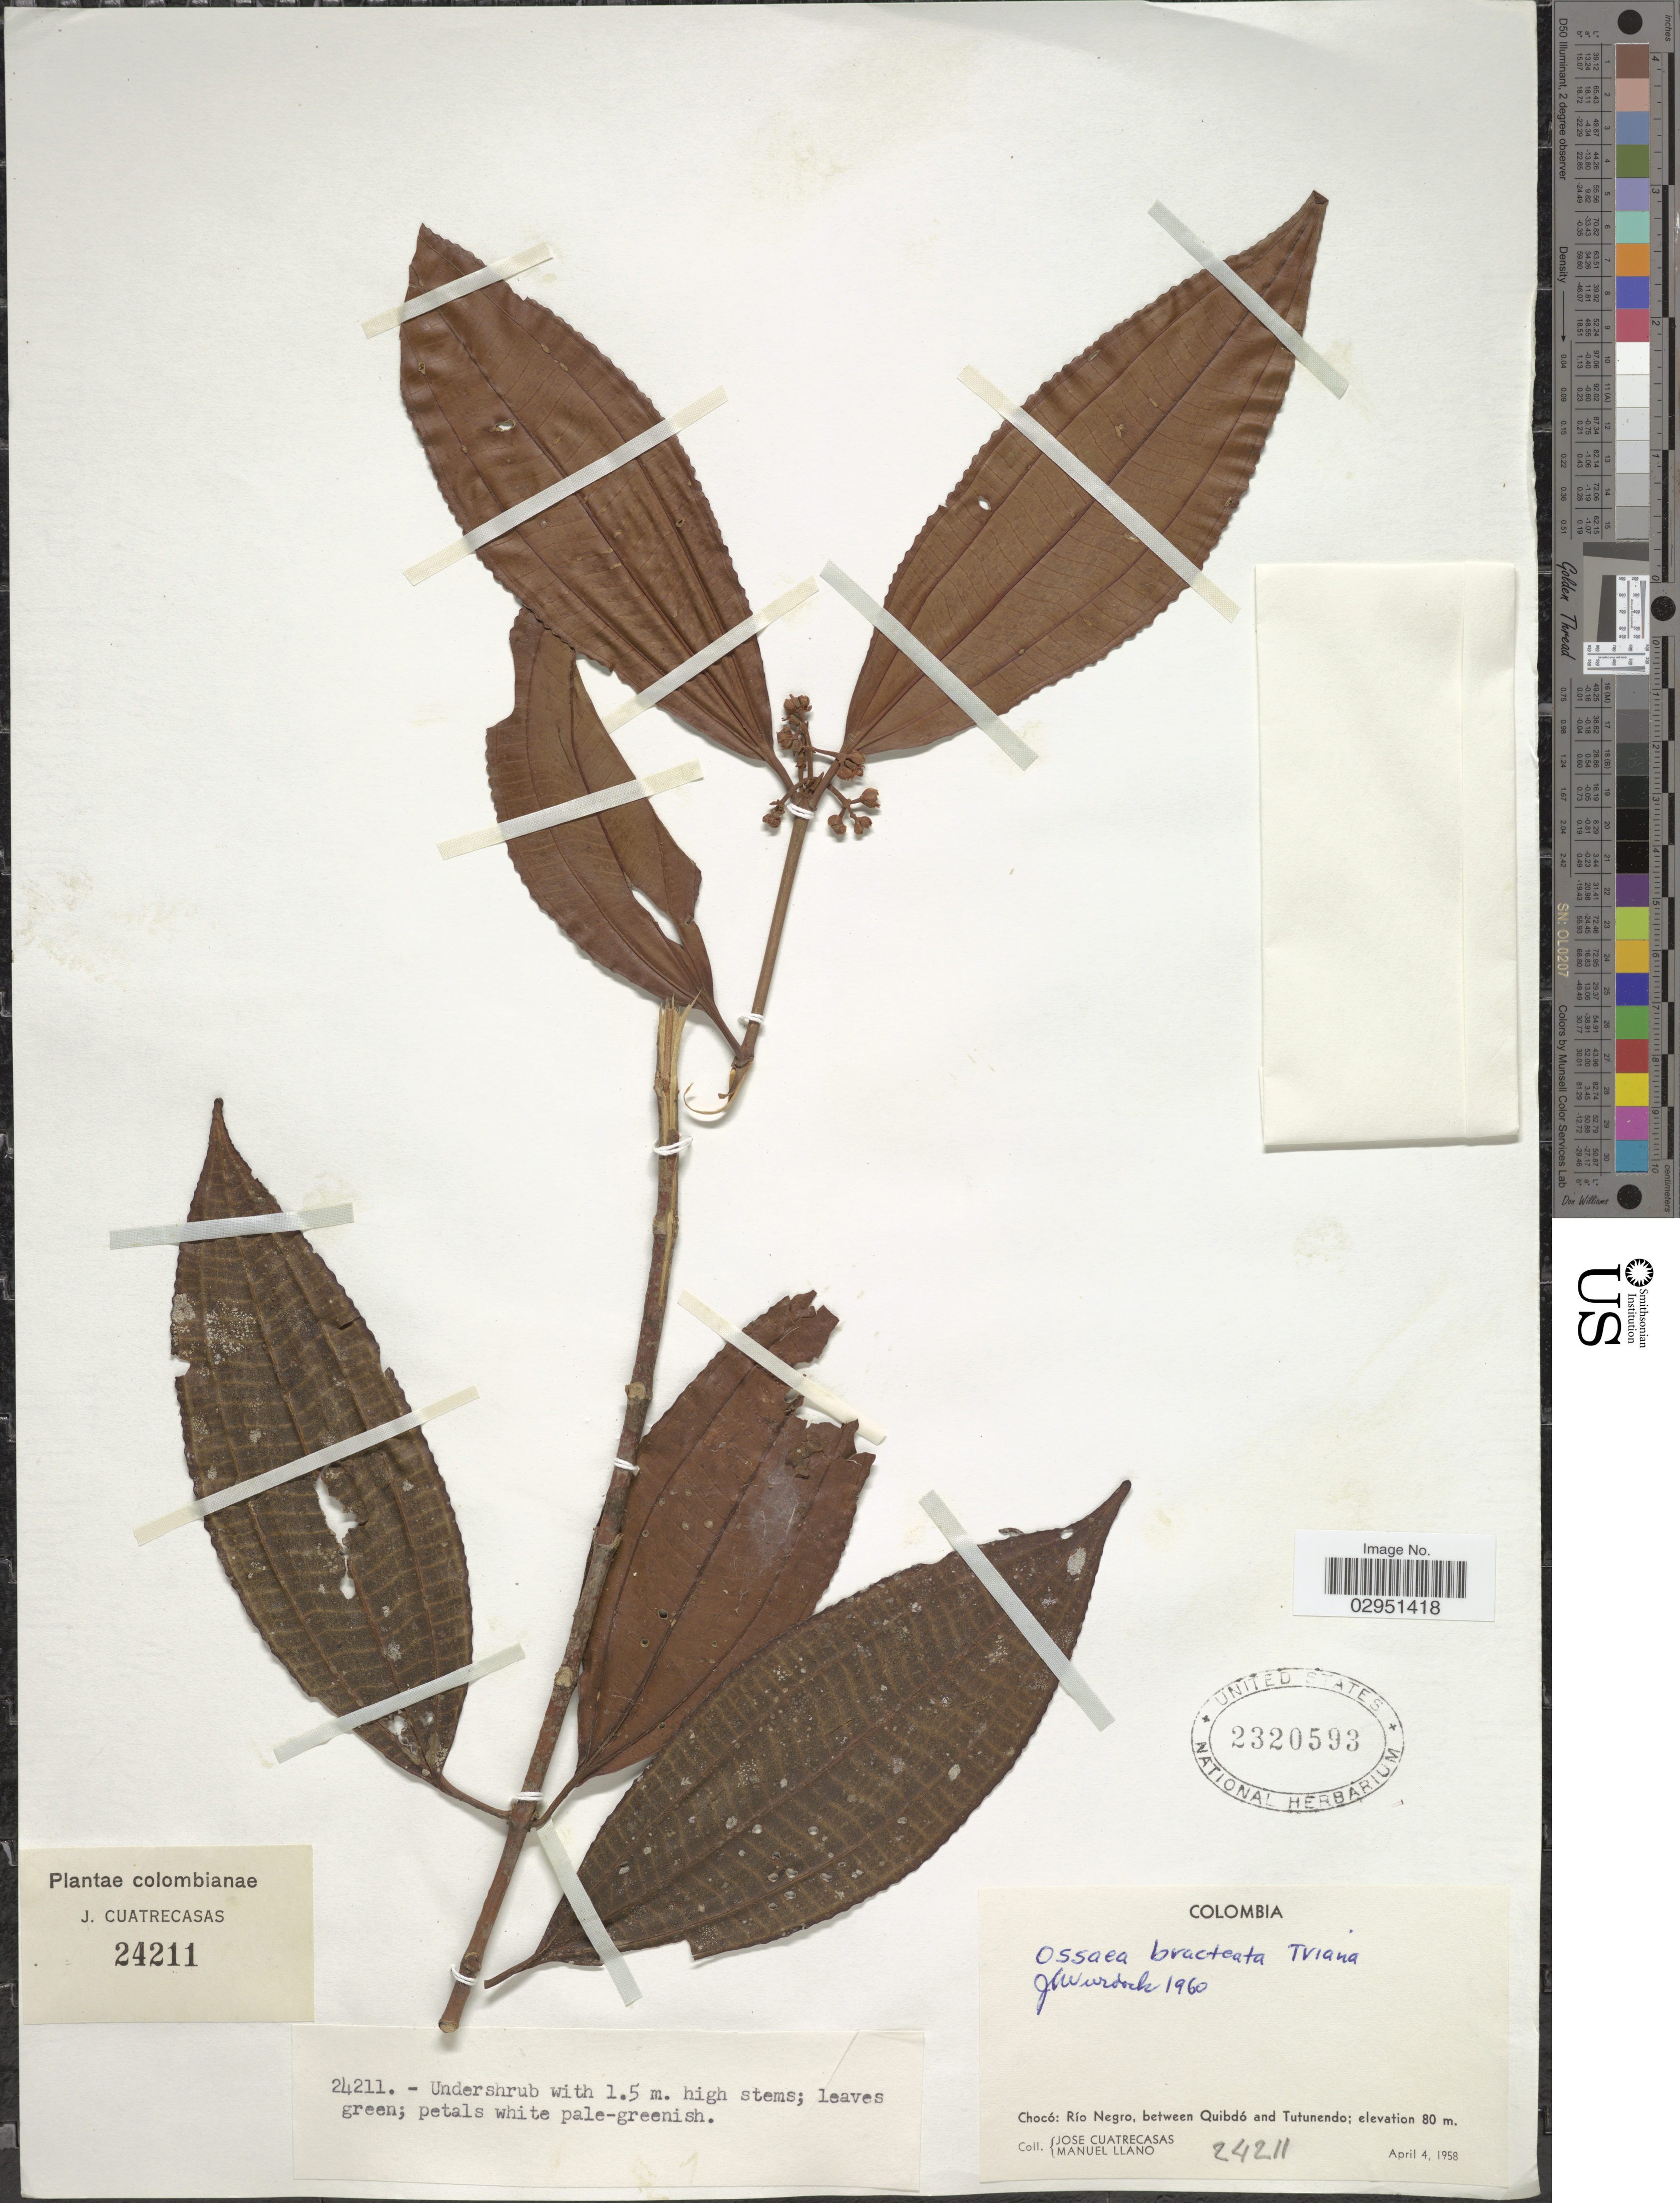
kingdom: Plantae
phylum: Tracheophyta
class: Magnoliopsida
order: Myrtales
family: Melastomataceae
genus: Ossaea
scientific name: Ossaea bracteata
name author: Triana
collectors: J. Cuatrecasas & M. Llano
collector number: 24211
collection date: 1958-04-04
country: Colombia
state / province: Chocó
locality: Río Negro, between Quibdó and Tutunendo.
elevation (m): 80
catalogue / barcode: US 2320593